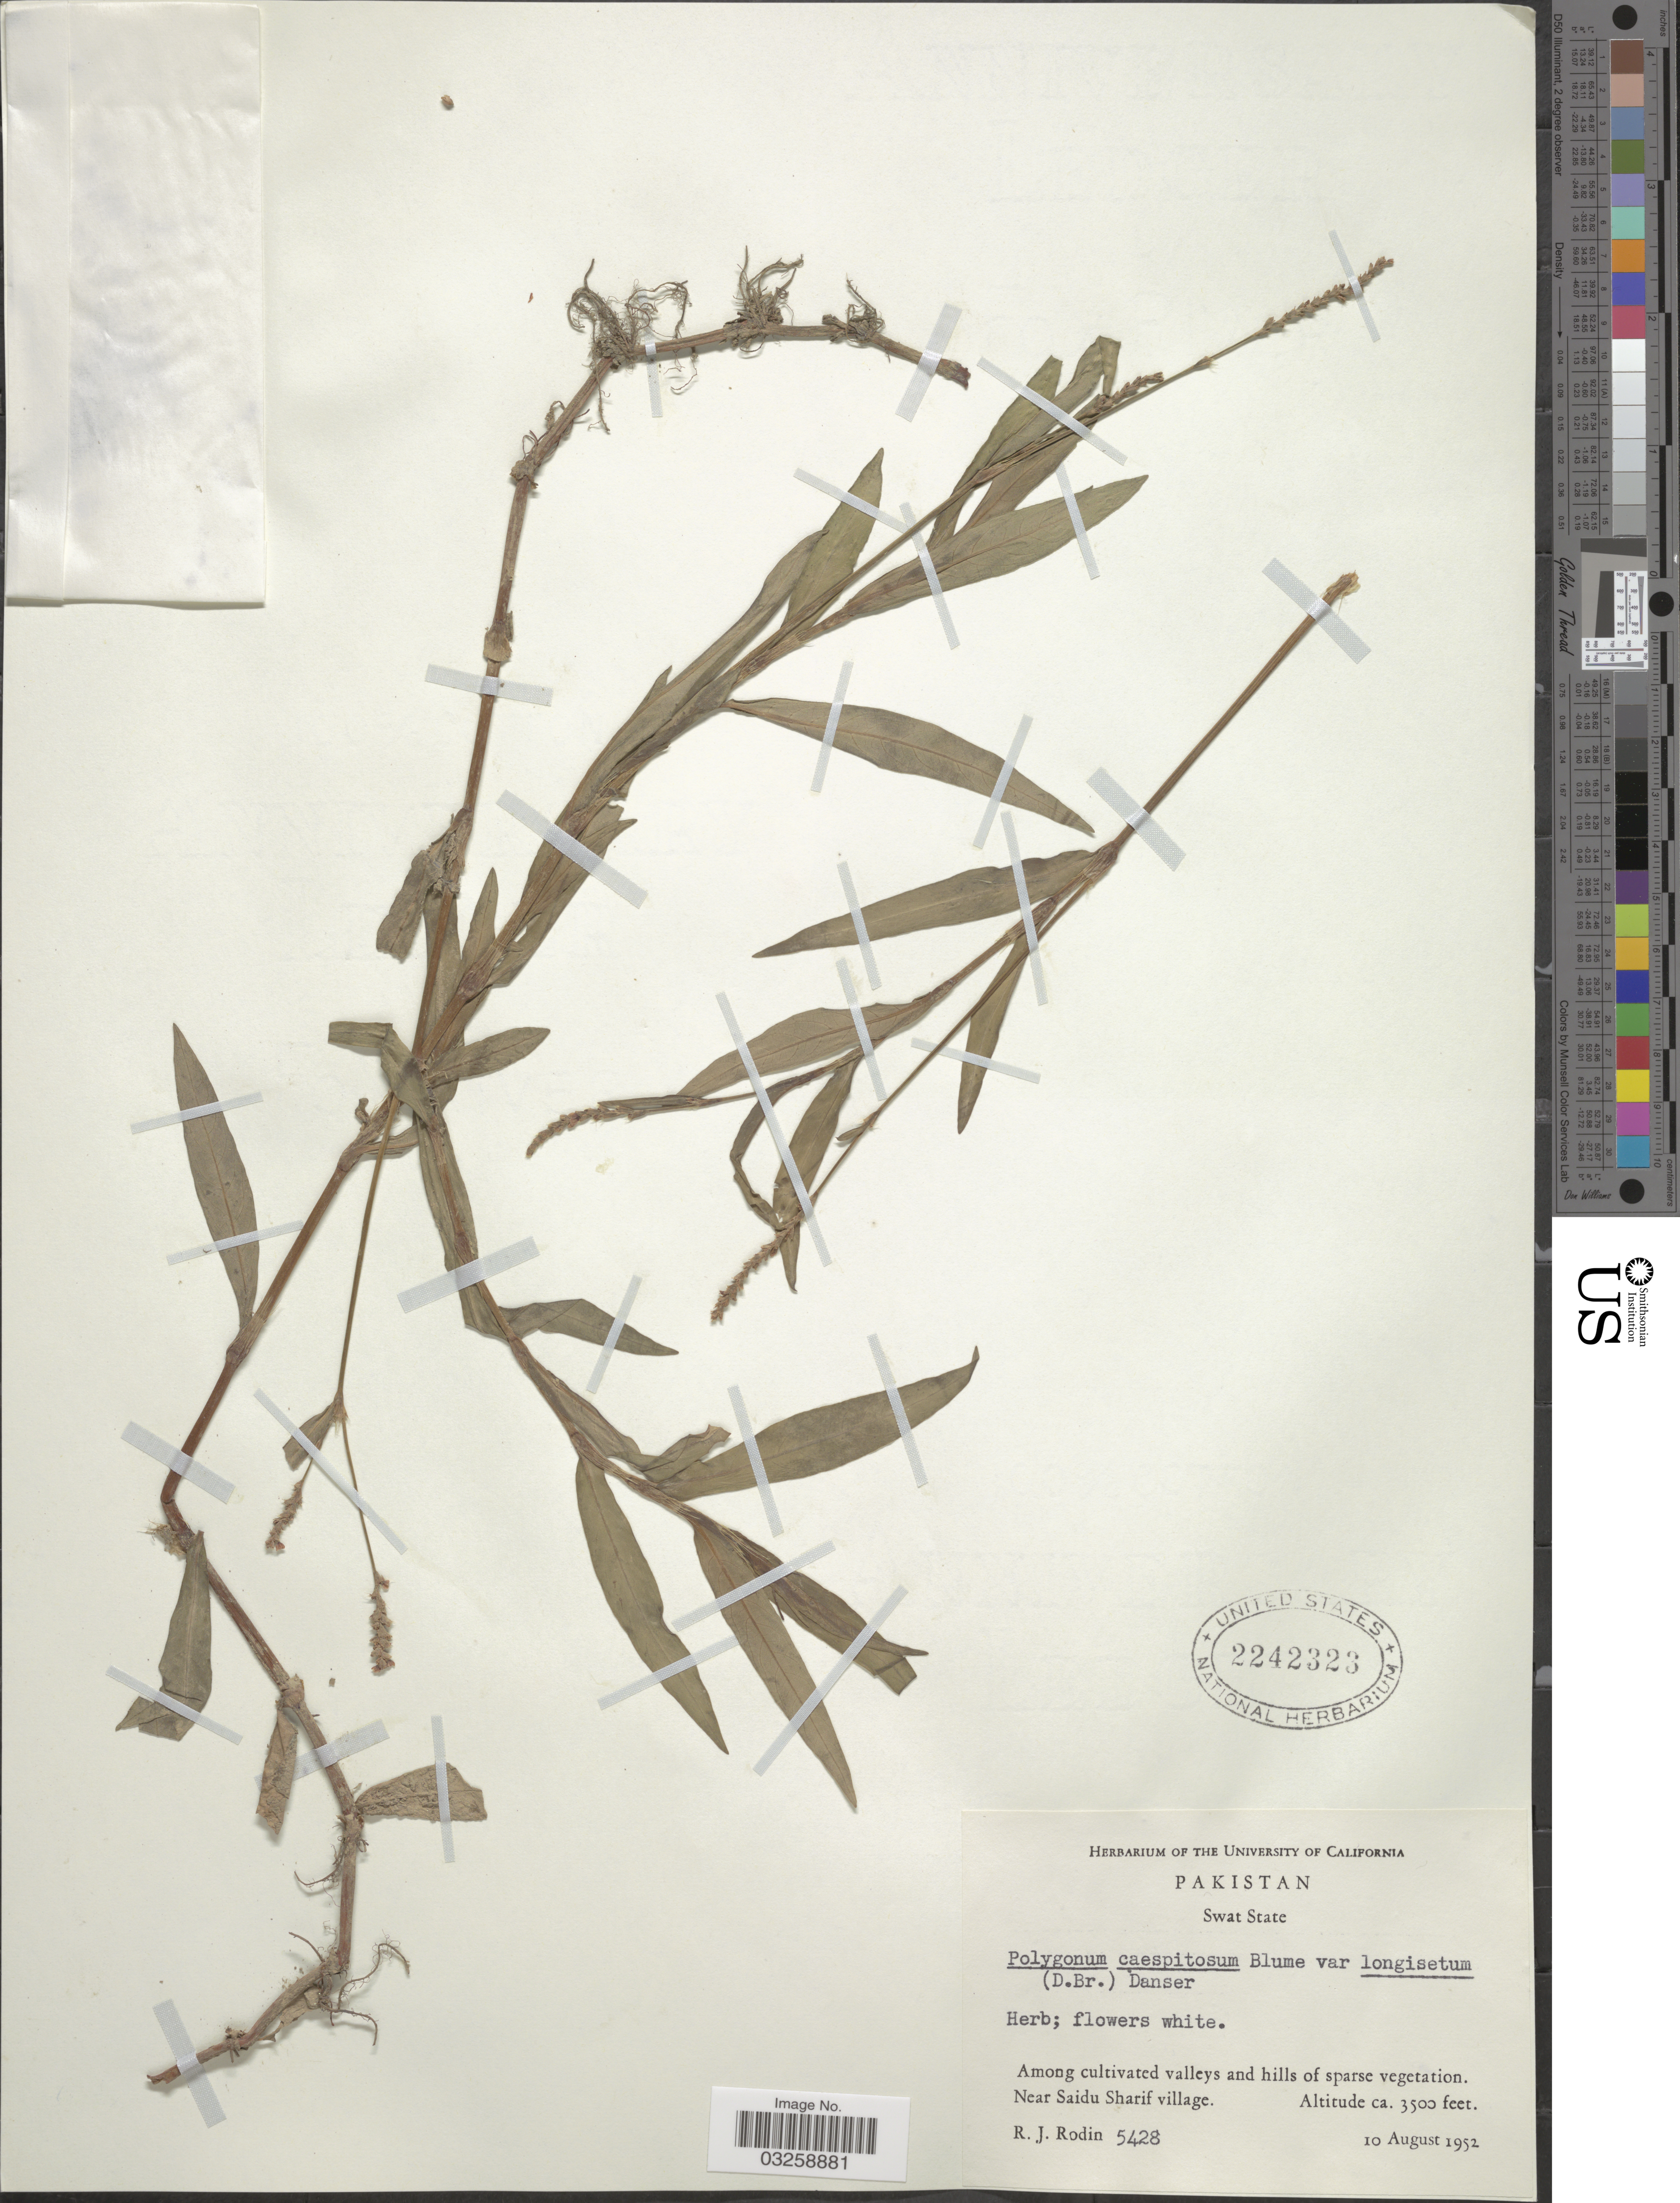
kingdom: Plantae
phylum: Tracheophyta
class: Magnoliopsida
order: Caryophyllales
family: Polygonaceae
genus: Polygonum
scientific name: Polygonum longisetum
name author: Bruijn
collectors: R. J. Rodin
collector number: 5428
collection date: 1952-08-10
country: Pakistan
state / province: Khyber Pakhtunkhwa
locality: Swat State. Near Saidu Sharif village.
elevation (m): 1067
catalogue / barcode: US 2242323